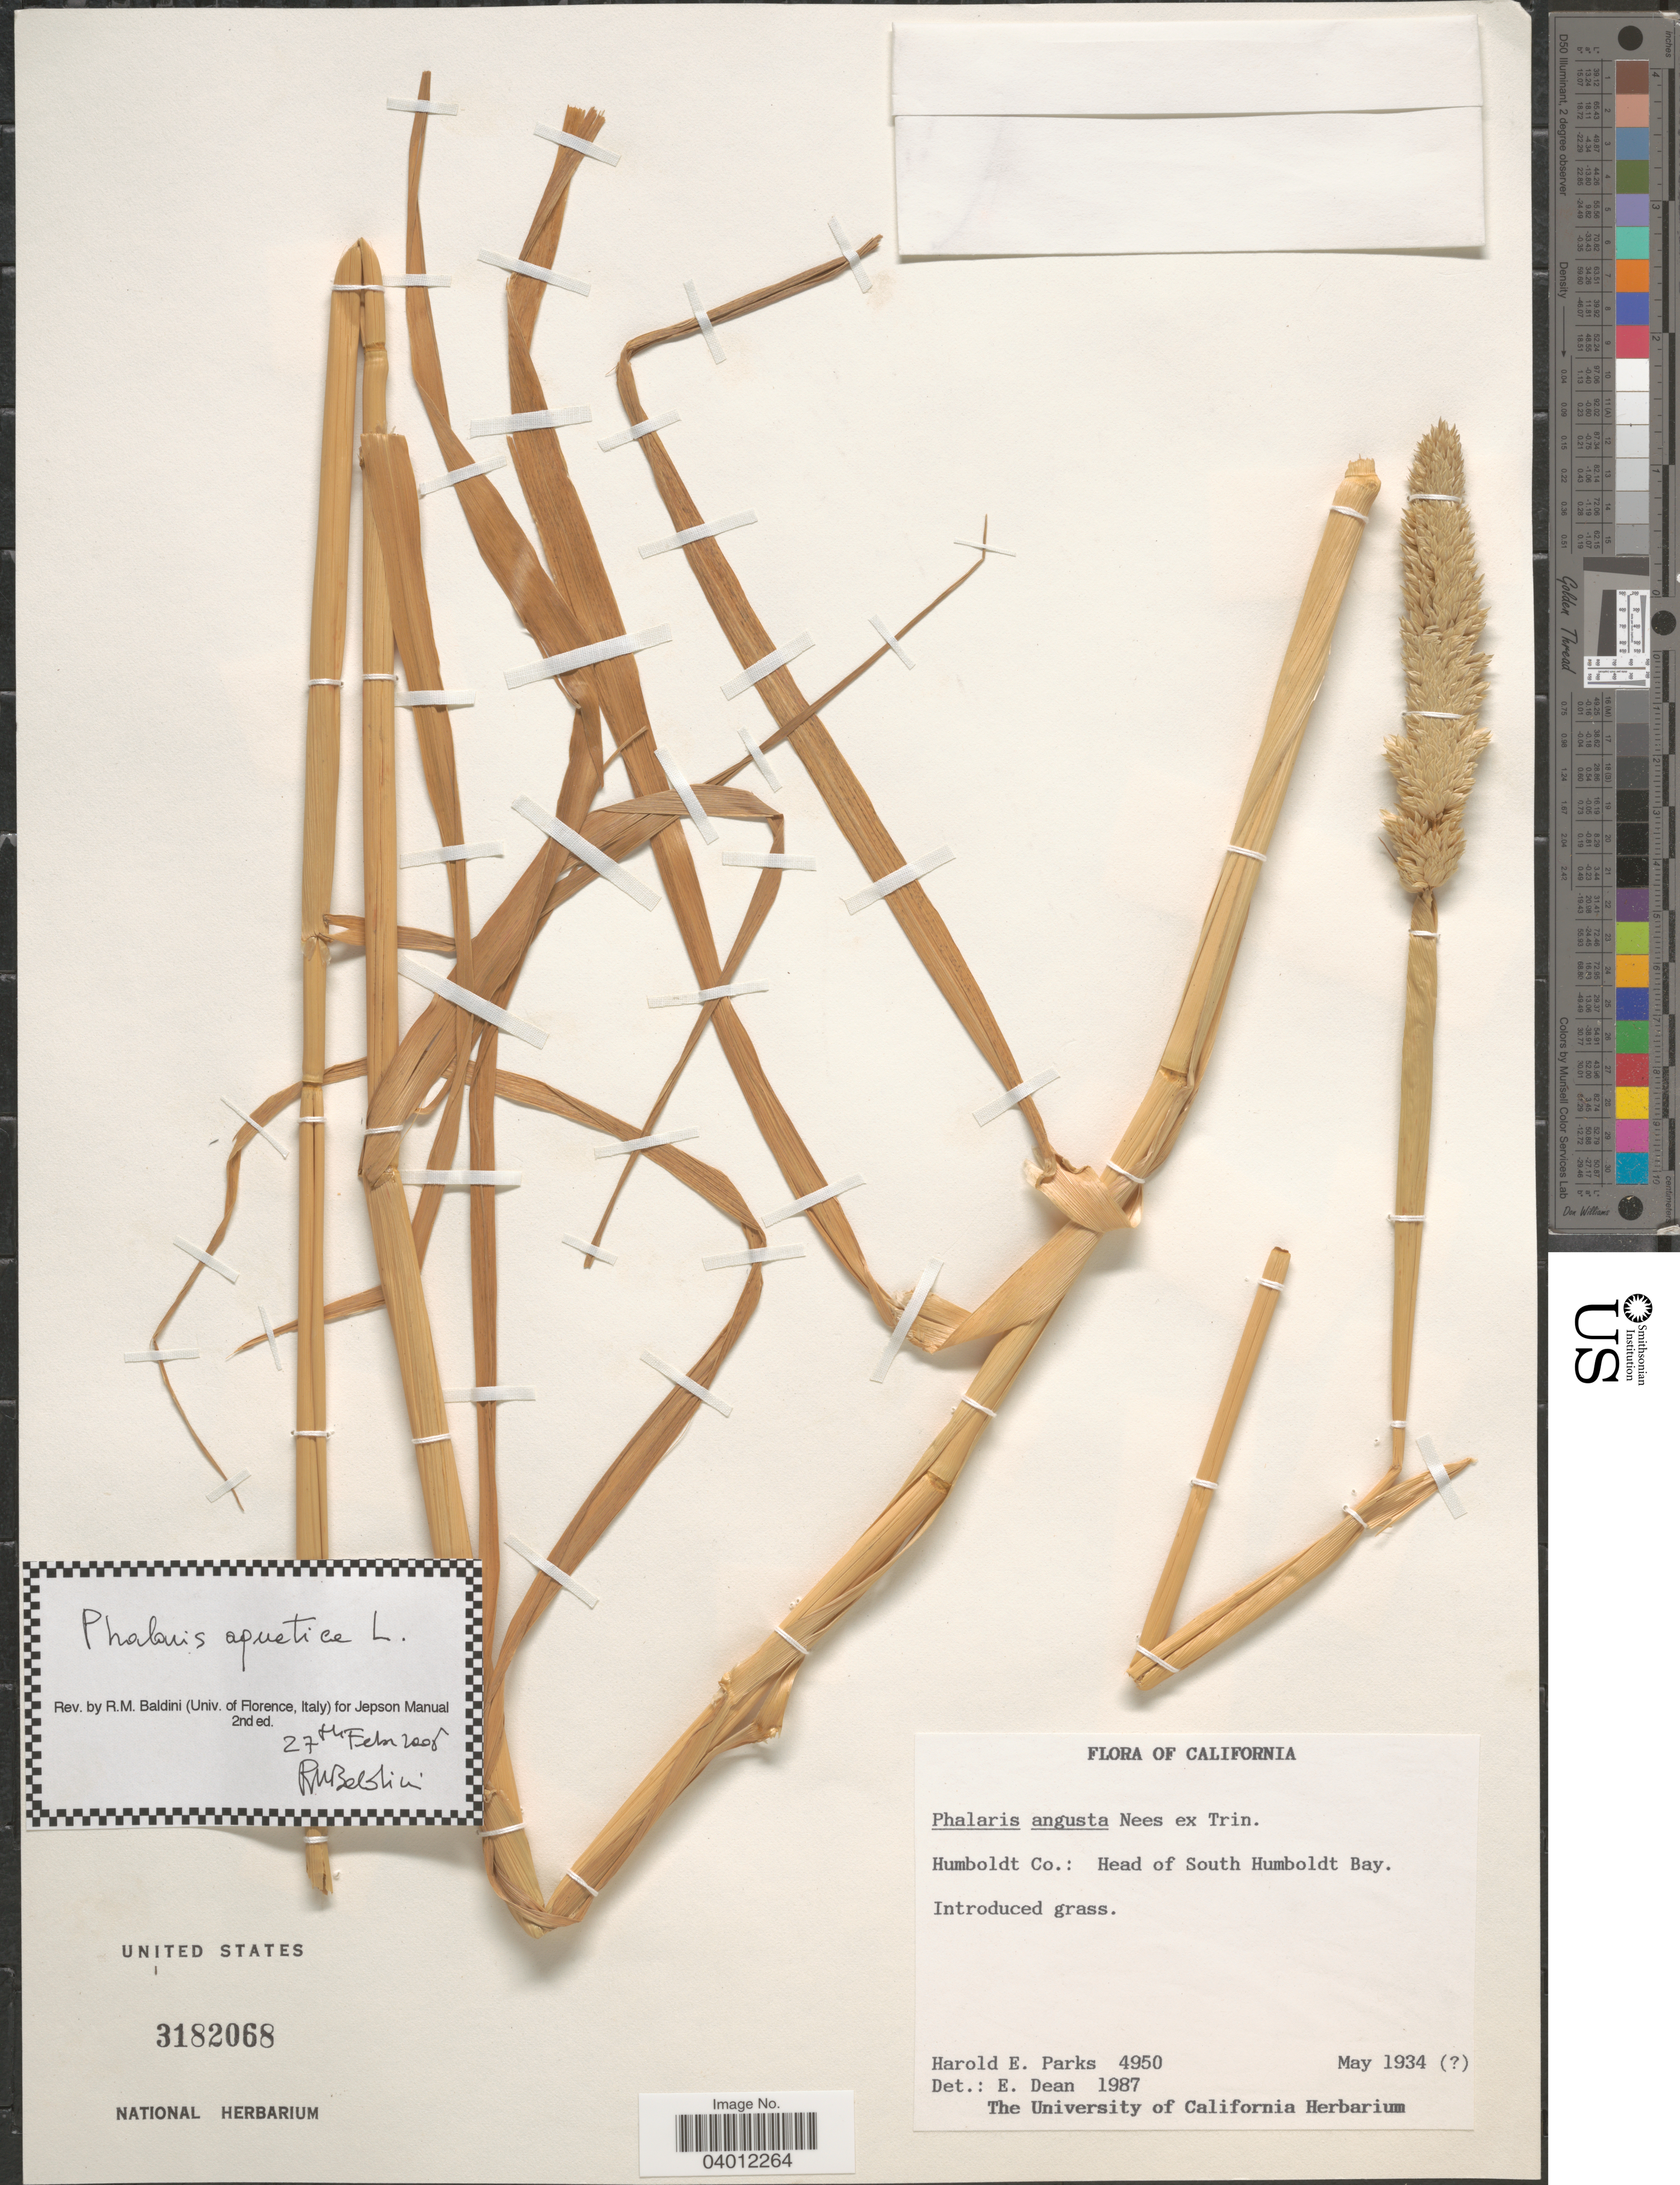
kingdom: Plantae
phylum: Tracheophyta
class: Liliopsida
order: Poales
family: Poaceae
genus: Phalaris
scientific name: Phalaris aquatica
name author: L.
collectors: H. E. Parks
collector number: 4950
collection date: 1934-05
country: United States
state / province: California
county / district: Humboldt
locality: Humboldt Co.: Head of South Humboldt Bay.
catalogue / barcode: US 3182068